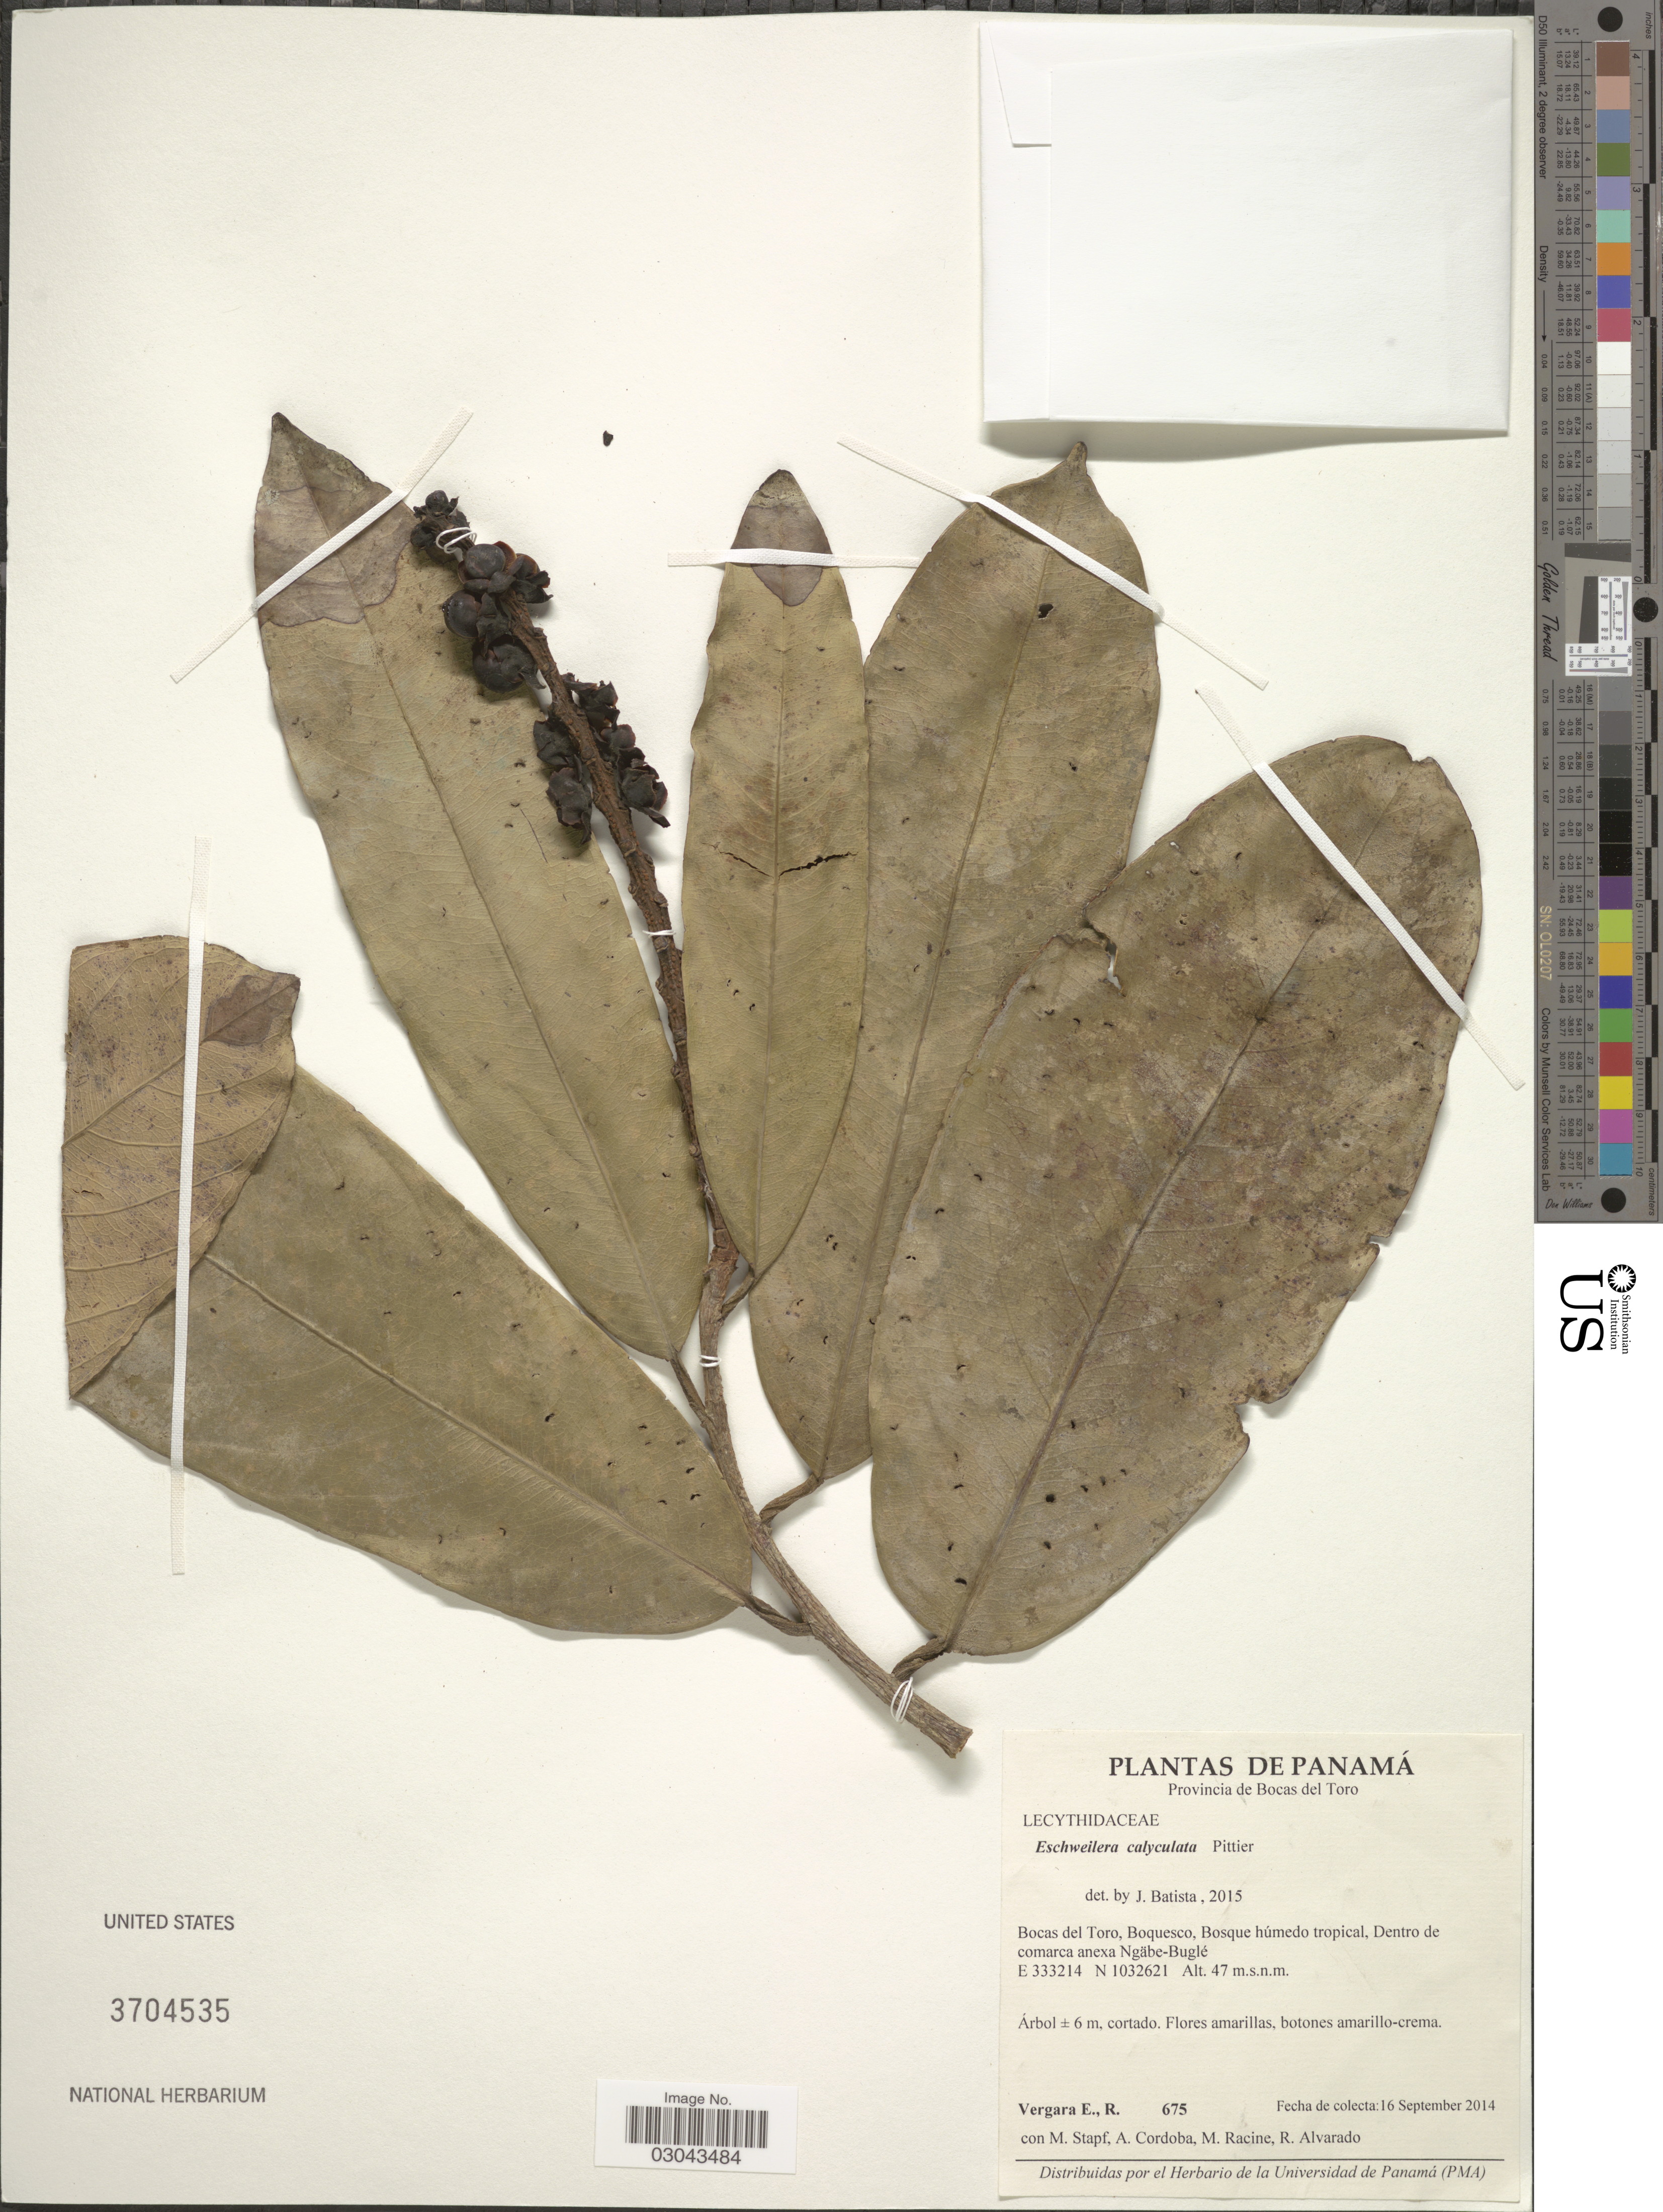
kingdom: Plantae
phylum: Tracheophyta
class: Magnoliopsida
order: Ericales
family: Lecythidaceae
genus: Eschweilera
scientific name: Eschweilera calyculata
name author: Pittier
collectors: R. Vergara E., M. Stapf, A. Cordoba, M. Racine & R. Alvarado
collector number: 675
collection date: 2014-09-16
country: Panama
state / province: Bocas del Toro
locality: Bocas del Toro, Boquesco, Bosque húmedo tropical, Dentro de comarca anexa Ngäbe-Buglé.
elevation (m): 47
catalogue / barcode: US 3704535